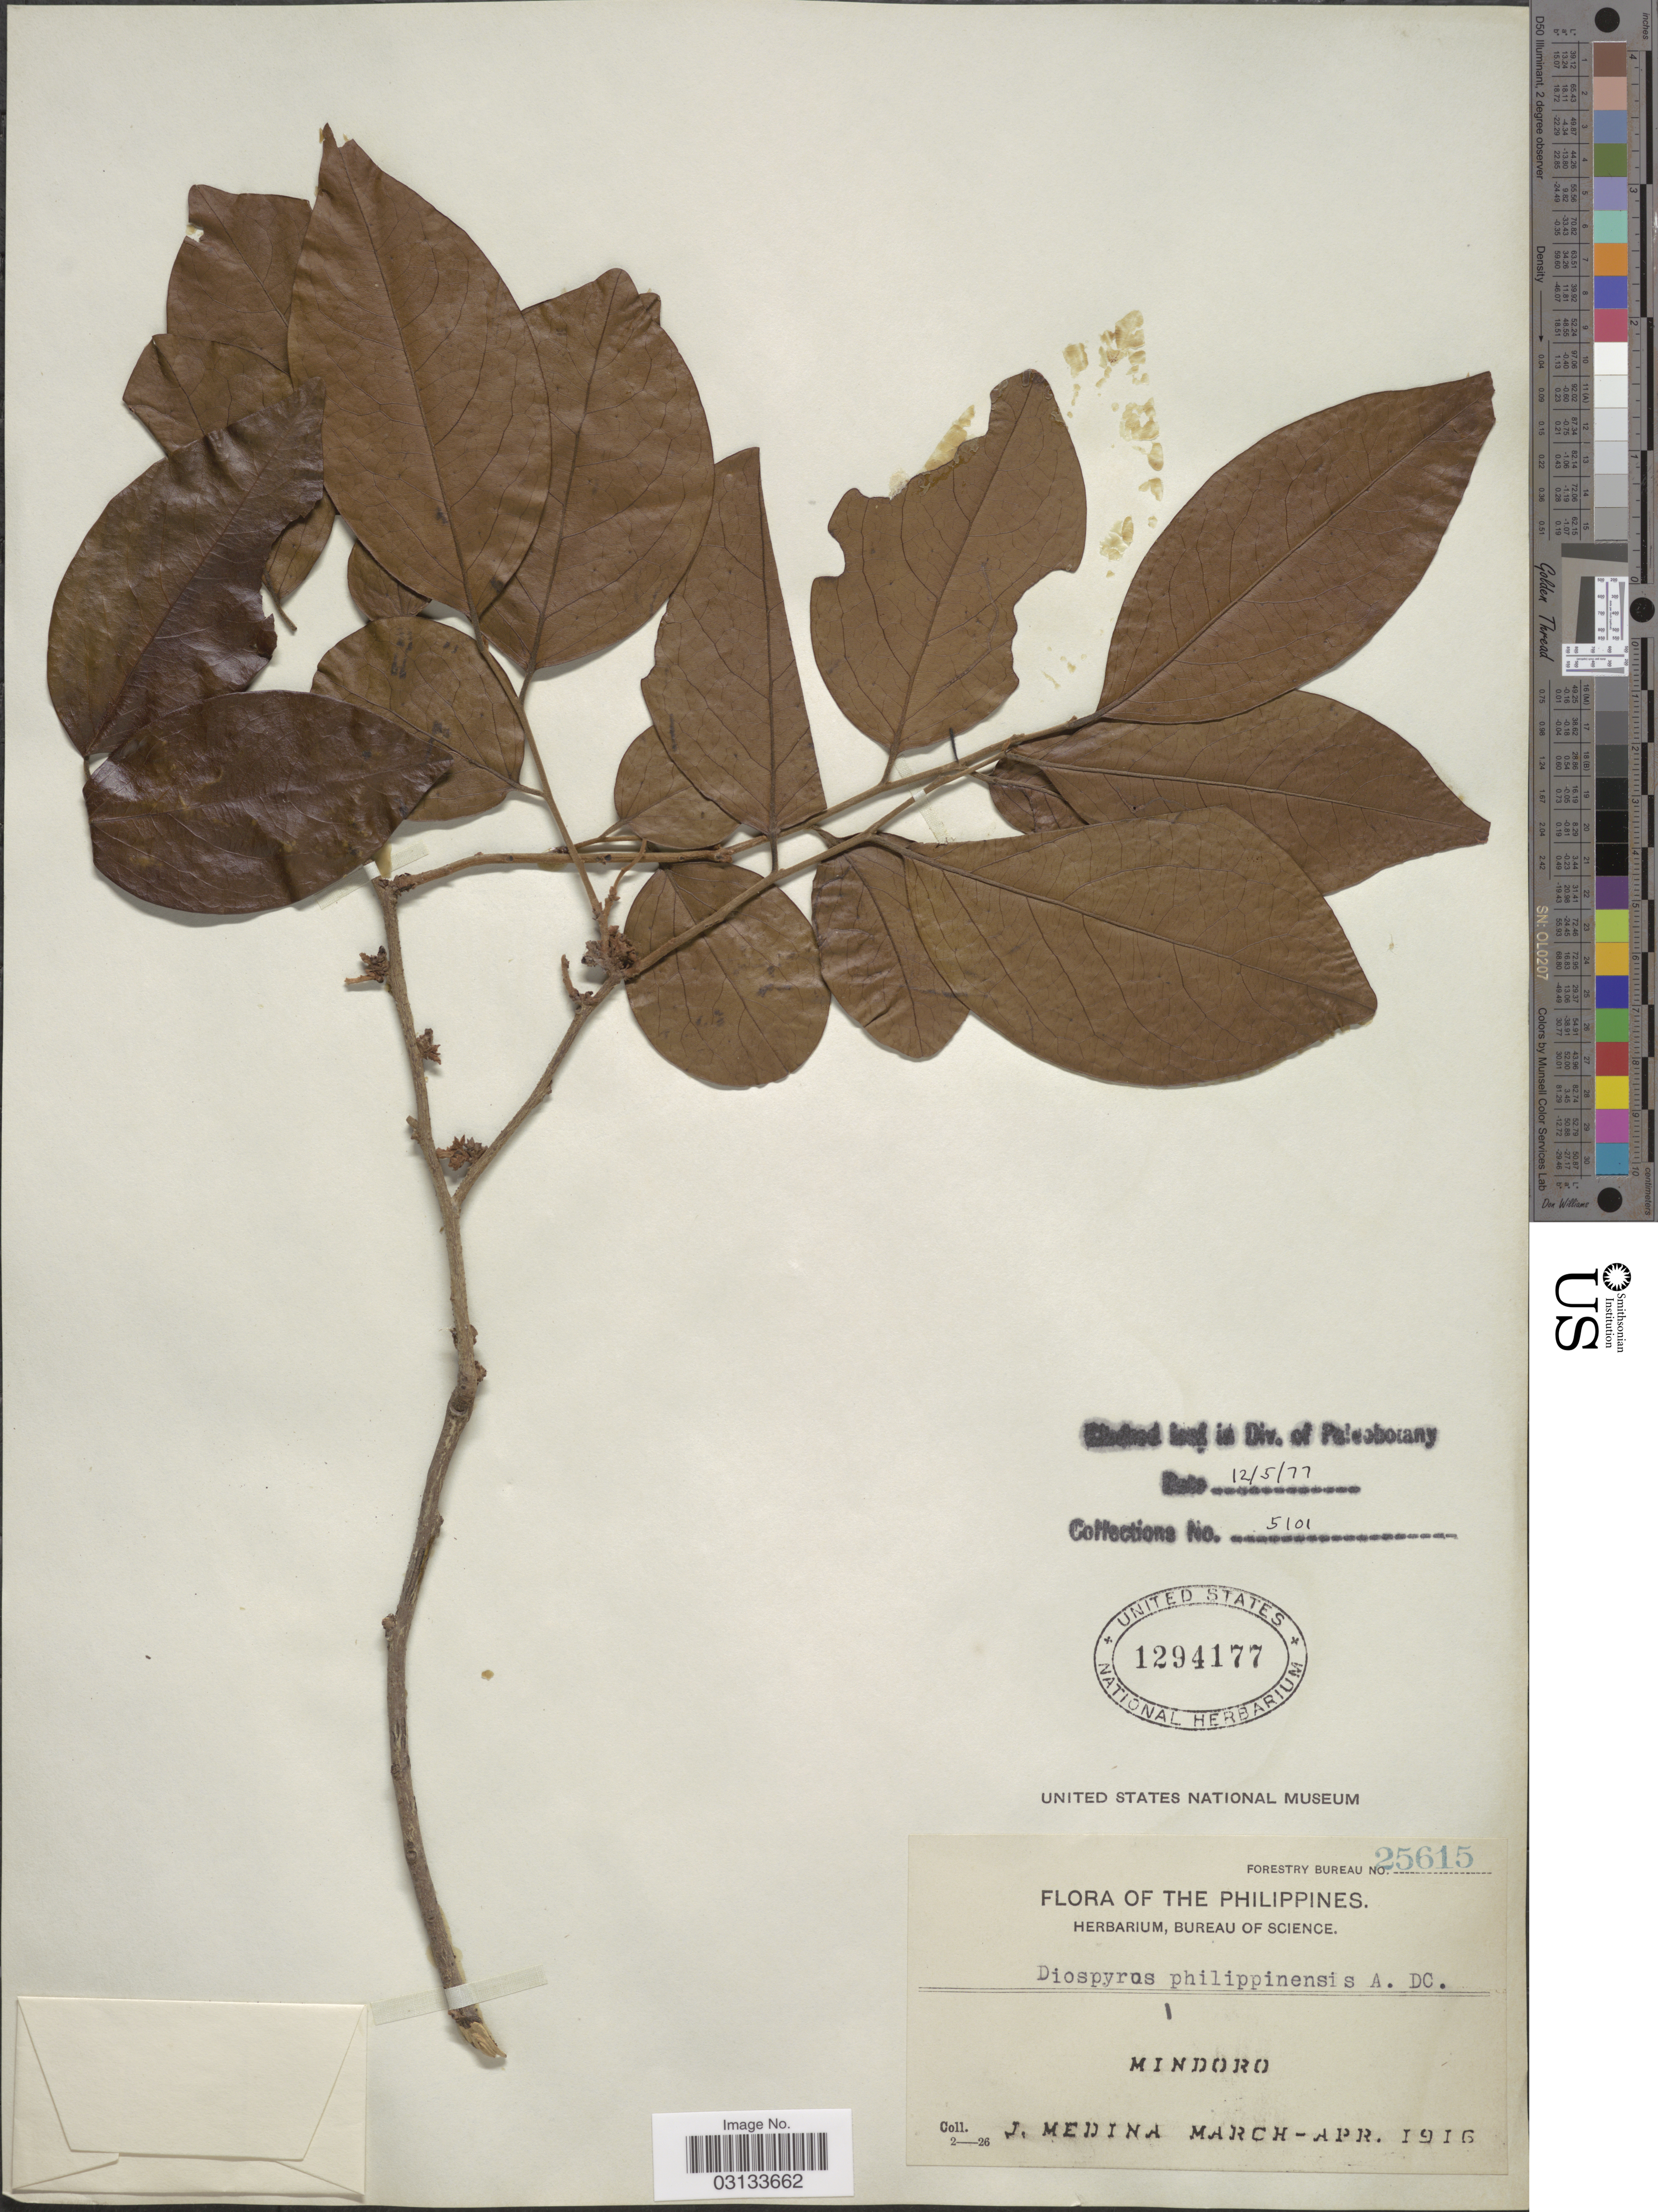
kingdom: Plantae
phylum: Tracheophyta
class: Magnoliopsida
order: Ericales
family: Ebenaceae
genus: Diospyros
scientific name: Diospyros philippinensis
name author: A. DC.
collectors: J. Medina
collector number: Forestry Bureau 25615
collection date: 1916-03/1916-04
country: Philippines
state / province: Mimaropa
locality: Mindoro.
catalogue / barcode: US 1294177